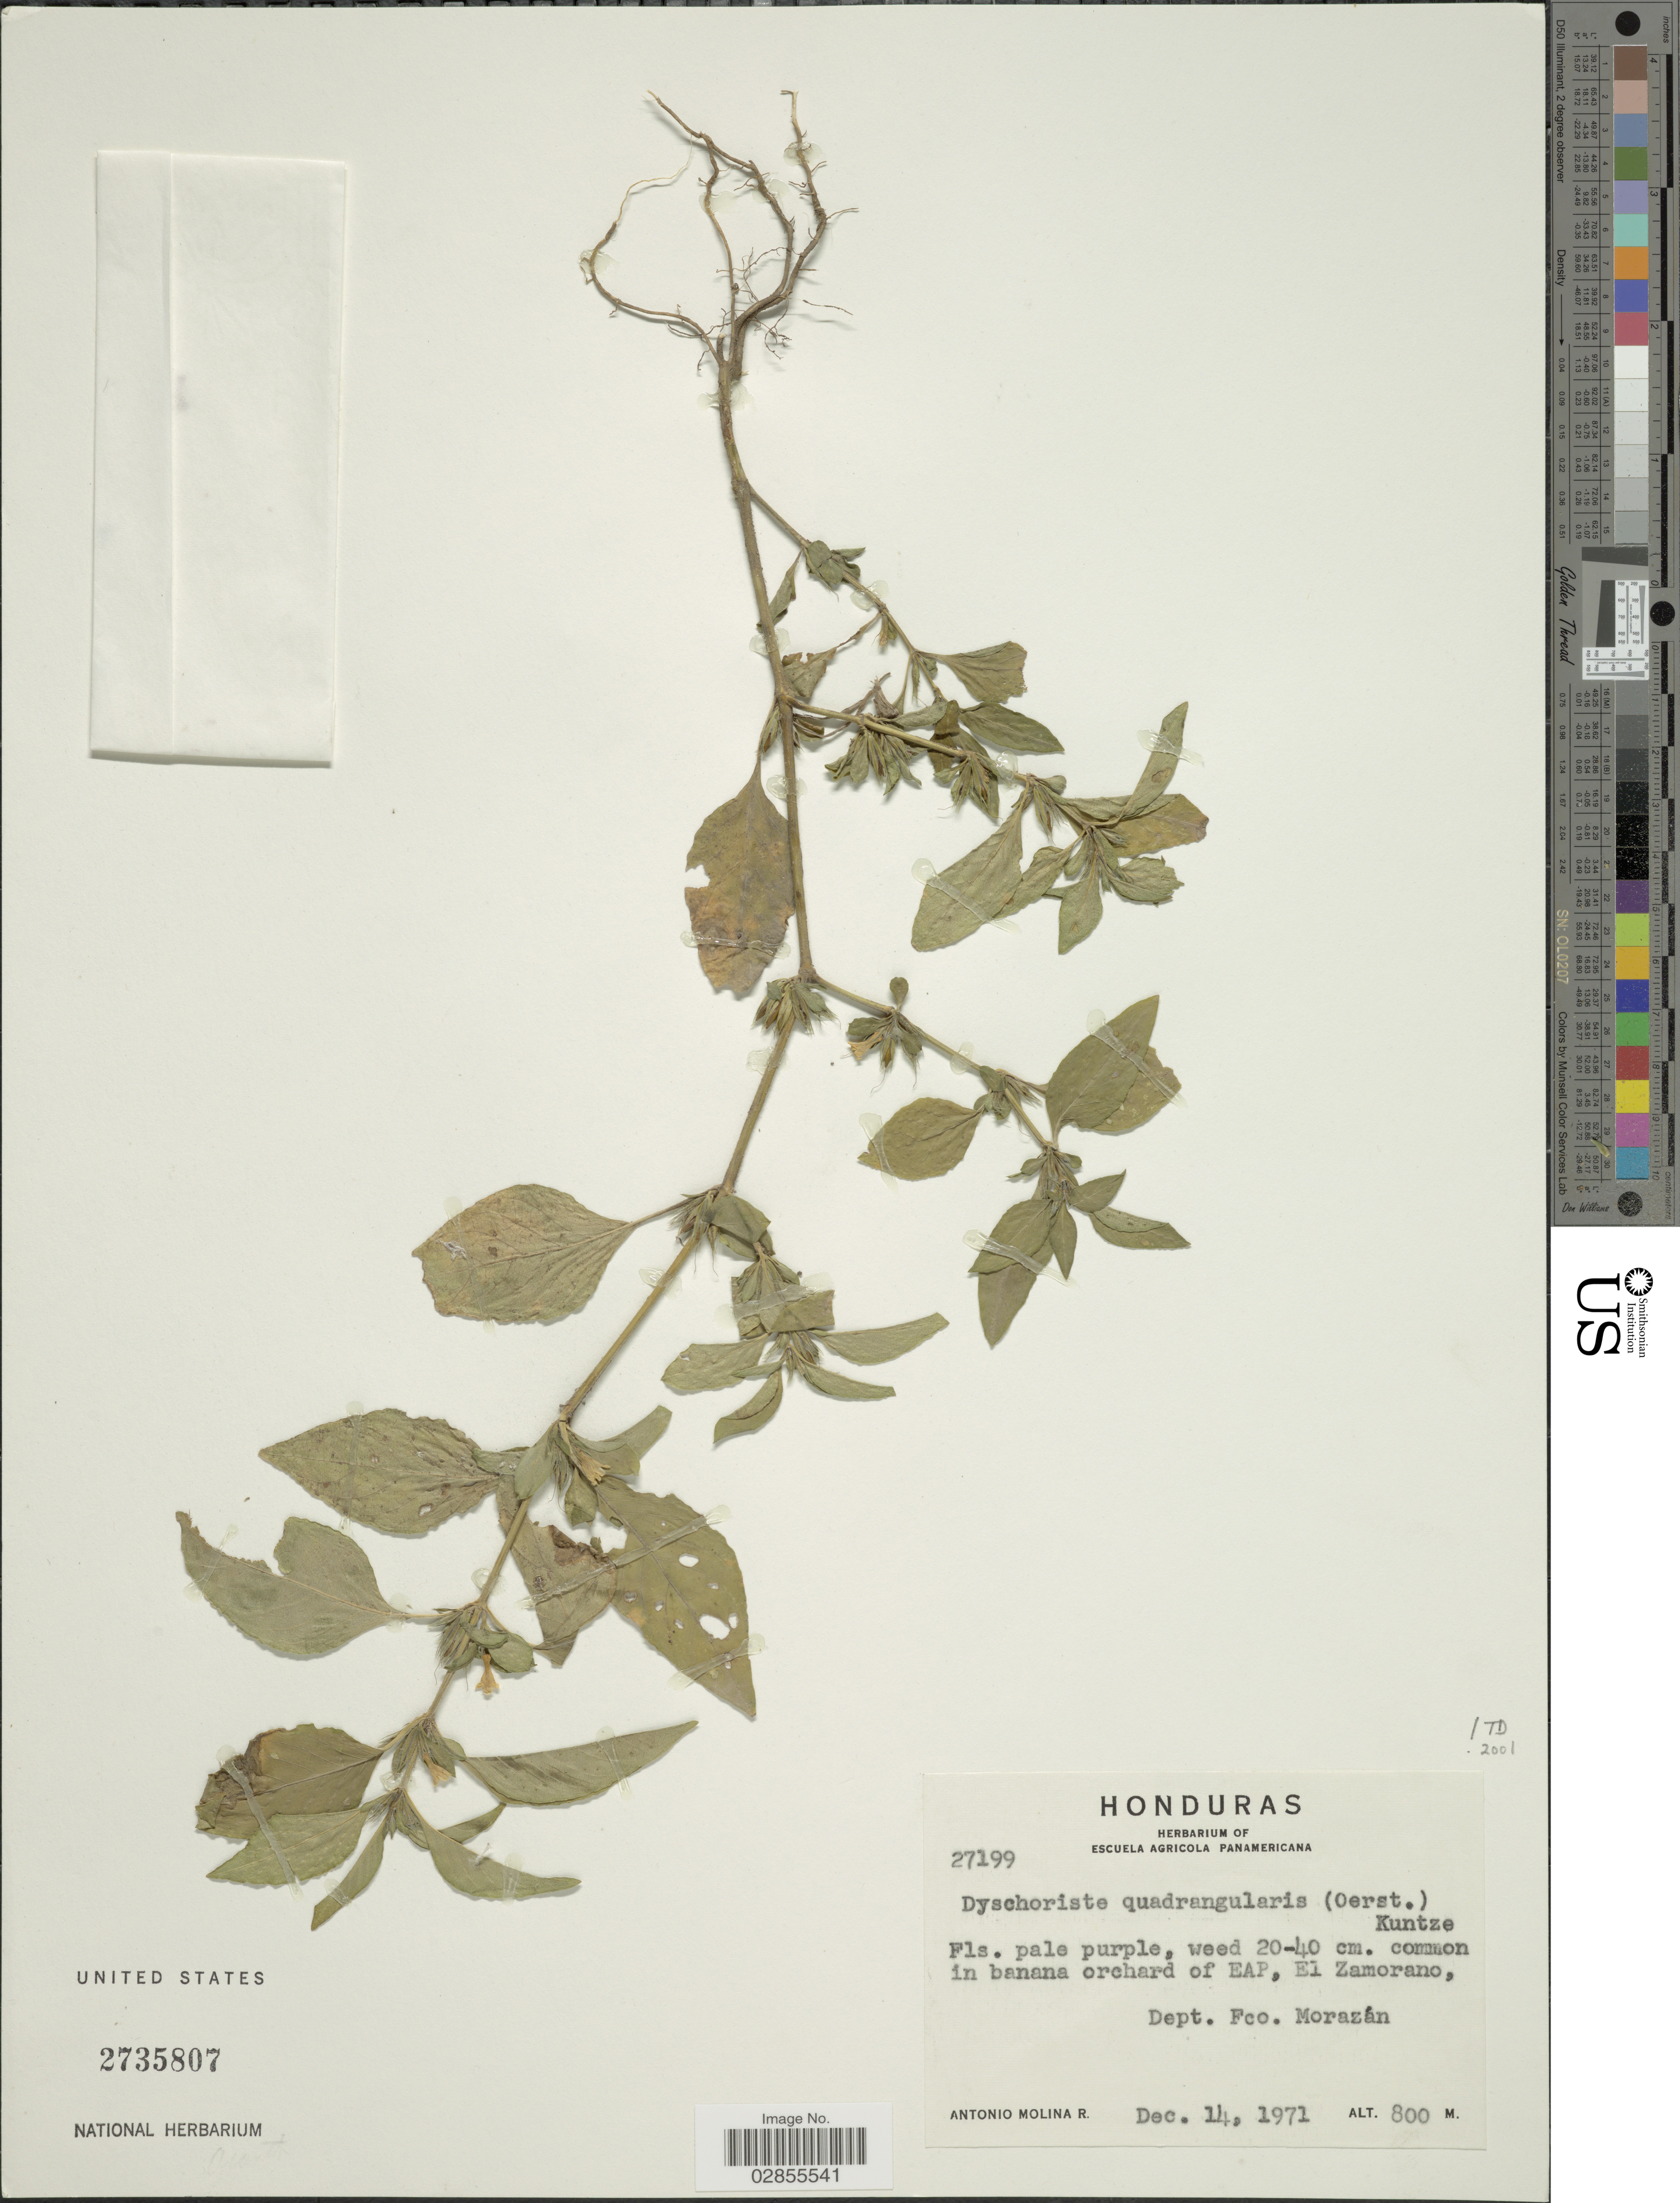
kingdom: Plantae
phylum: Tracheophyta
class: Magnoliopsida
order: Lamiales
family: Acanthaceae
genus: Dyschoriste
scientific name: Dyschoriste quadrangularis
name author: (Oerst.) Kuntze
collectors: A. Molina R.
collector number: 27199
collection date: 1971-12-14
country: Honduras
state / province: Fco. Morazán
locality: Common in banana orchard of EAP, El Zamorano, Dept. Fco. Morazán.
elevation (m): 800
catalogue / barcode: US 2735807